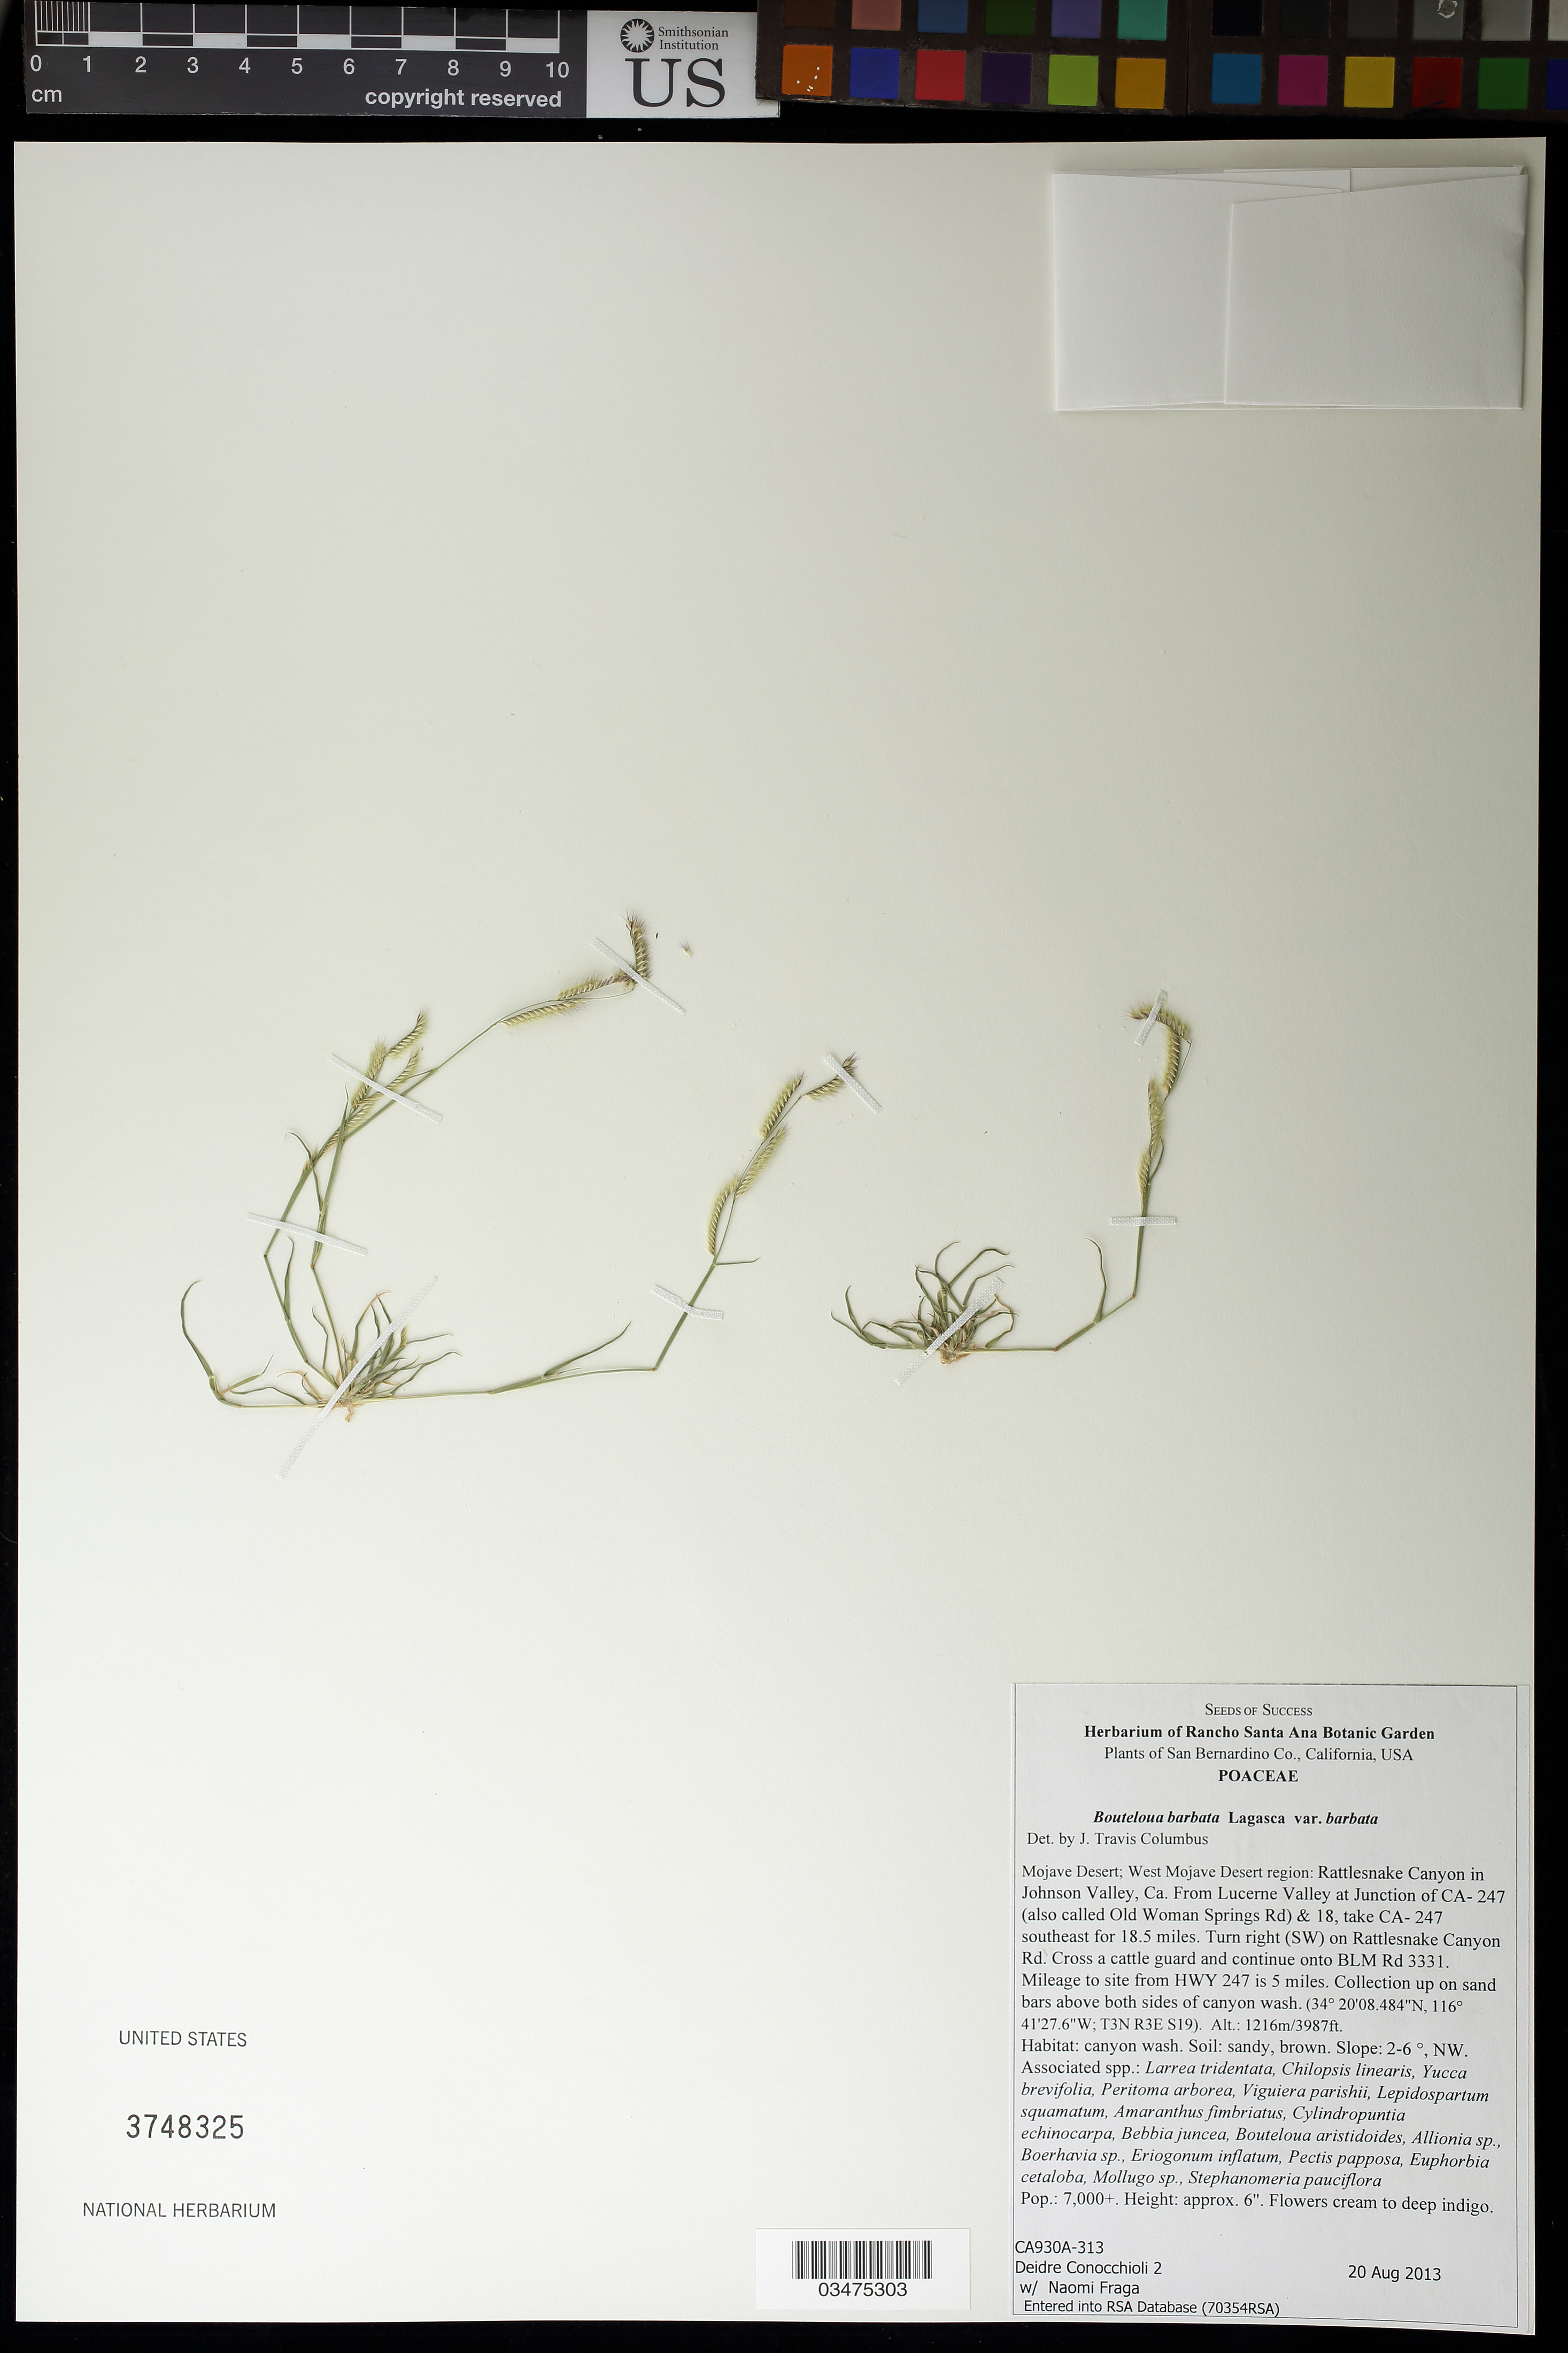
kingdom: Plantae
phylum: Tracheophyta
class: Liliopsida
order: Poales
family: Poaceae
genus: Bouteloua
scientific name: Bouteloua barbata var. barbata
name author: Lagger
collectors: D. Conocchioli & N. Fraga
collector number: CA930A-313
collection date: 2013-08-20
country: United States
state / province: California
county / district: San Bernardino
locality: West Mojave Desert Region; Rattlesnake canyon in Johnson Valley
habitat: Canyon wash. Soil: sandy, brown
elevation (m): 1216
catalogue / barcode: US 3748325